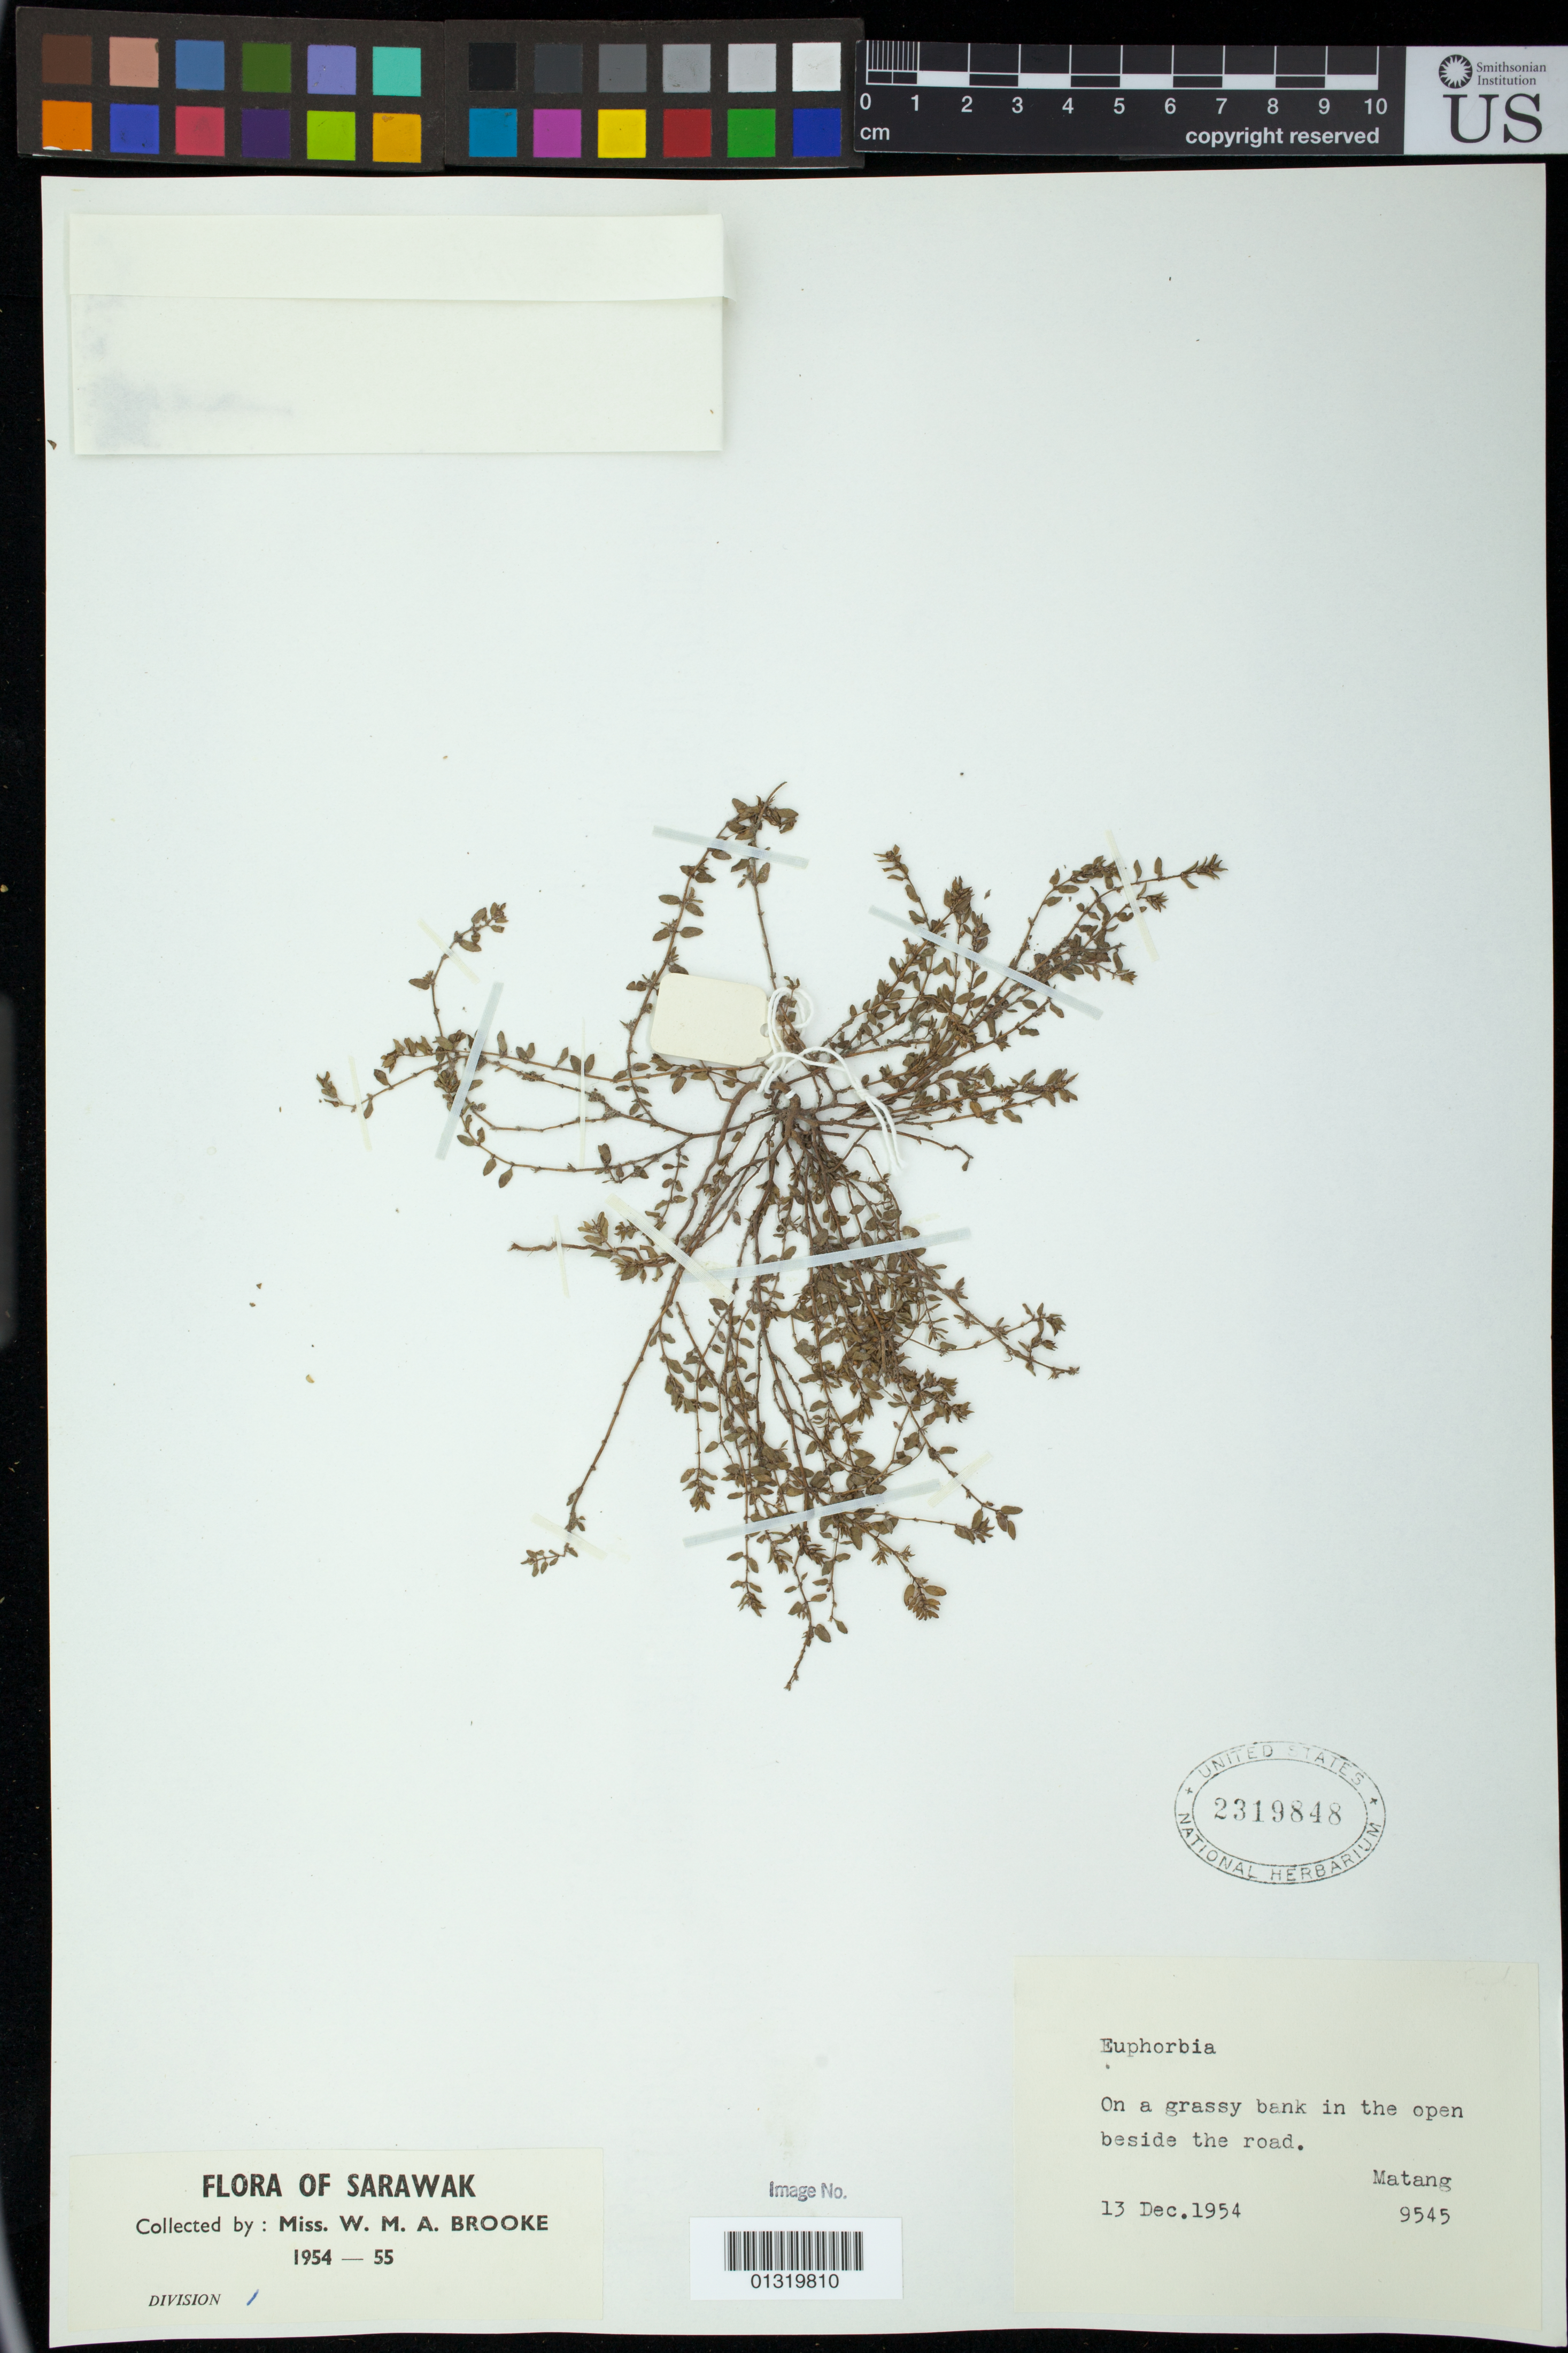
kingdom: Plantae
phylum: Tracheophyta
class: Magnoliopsida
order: Malpighiales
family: Euphorbiaceae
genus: Euphorbia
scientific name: Euphorbia sp.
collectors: W. Brooke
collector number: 9545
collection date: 1954-12-13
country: Malaysia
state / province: Sarawak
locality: Matang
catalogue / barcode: US 2319848